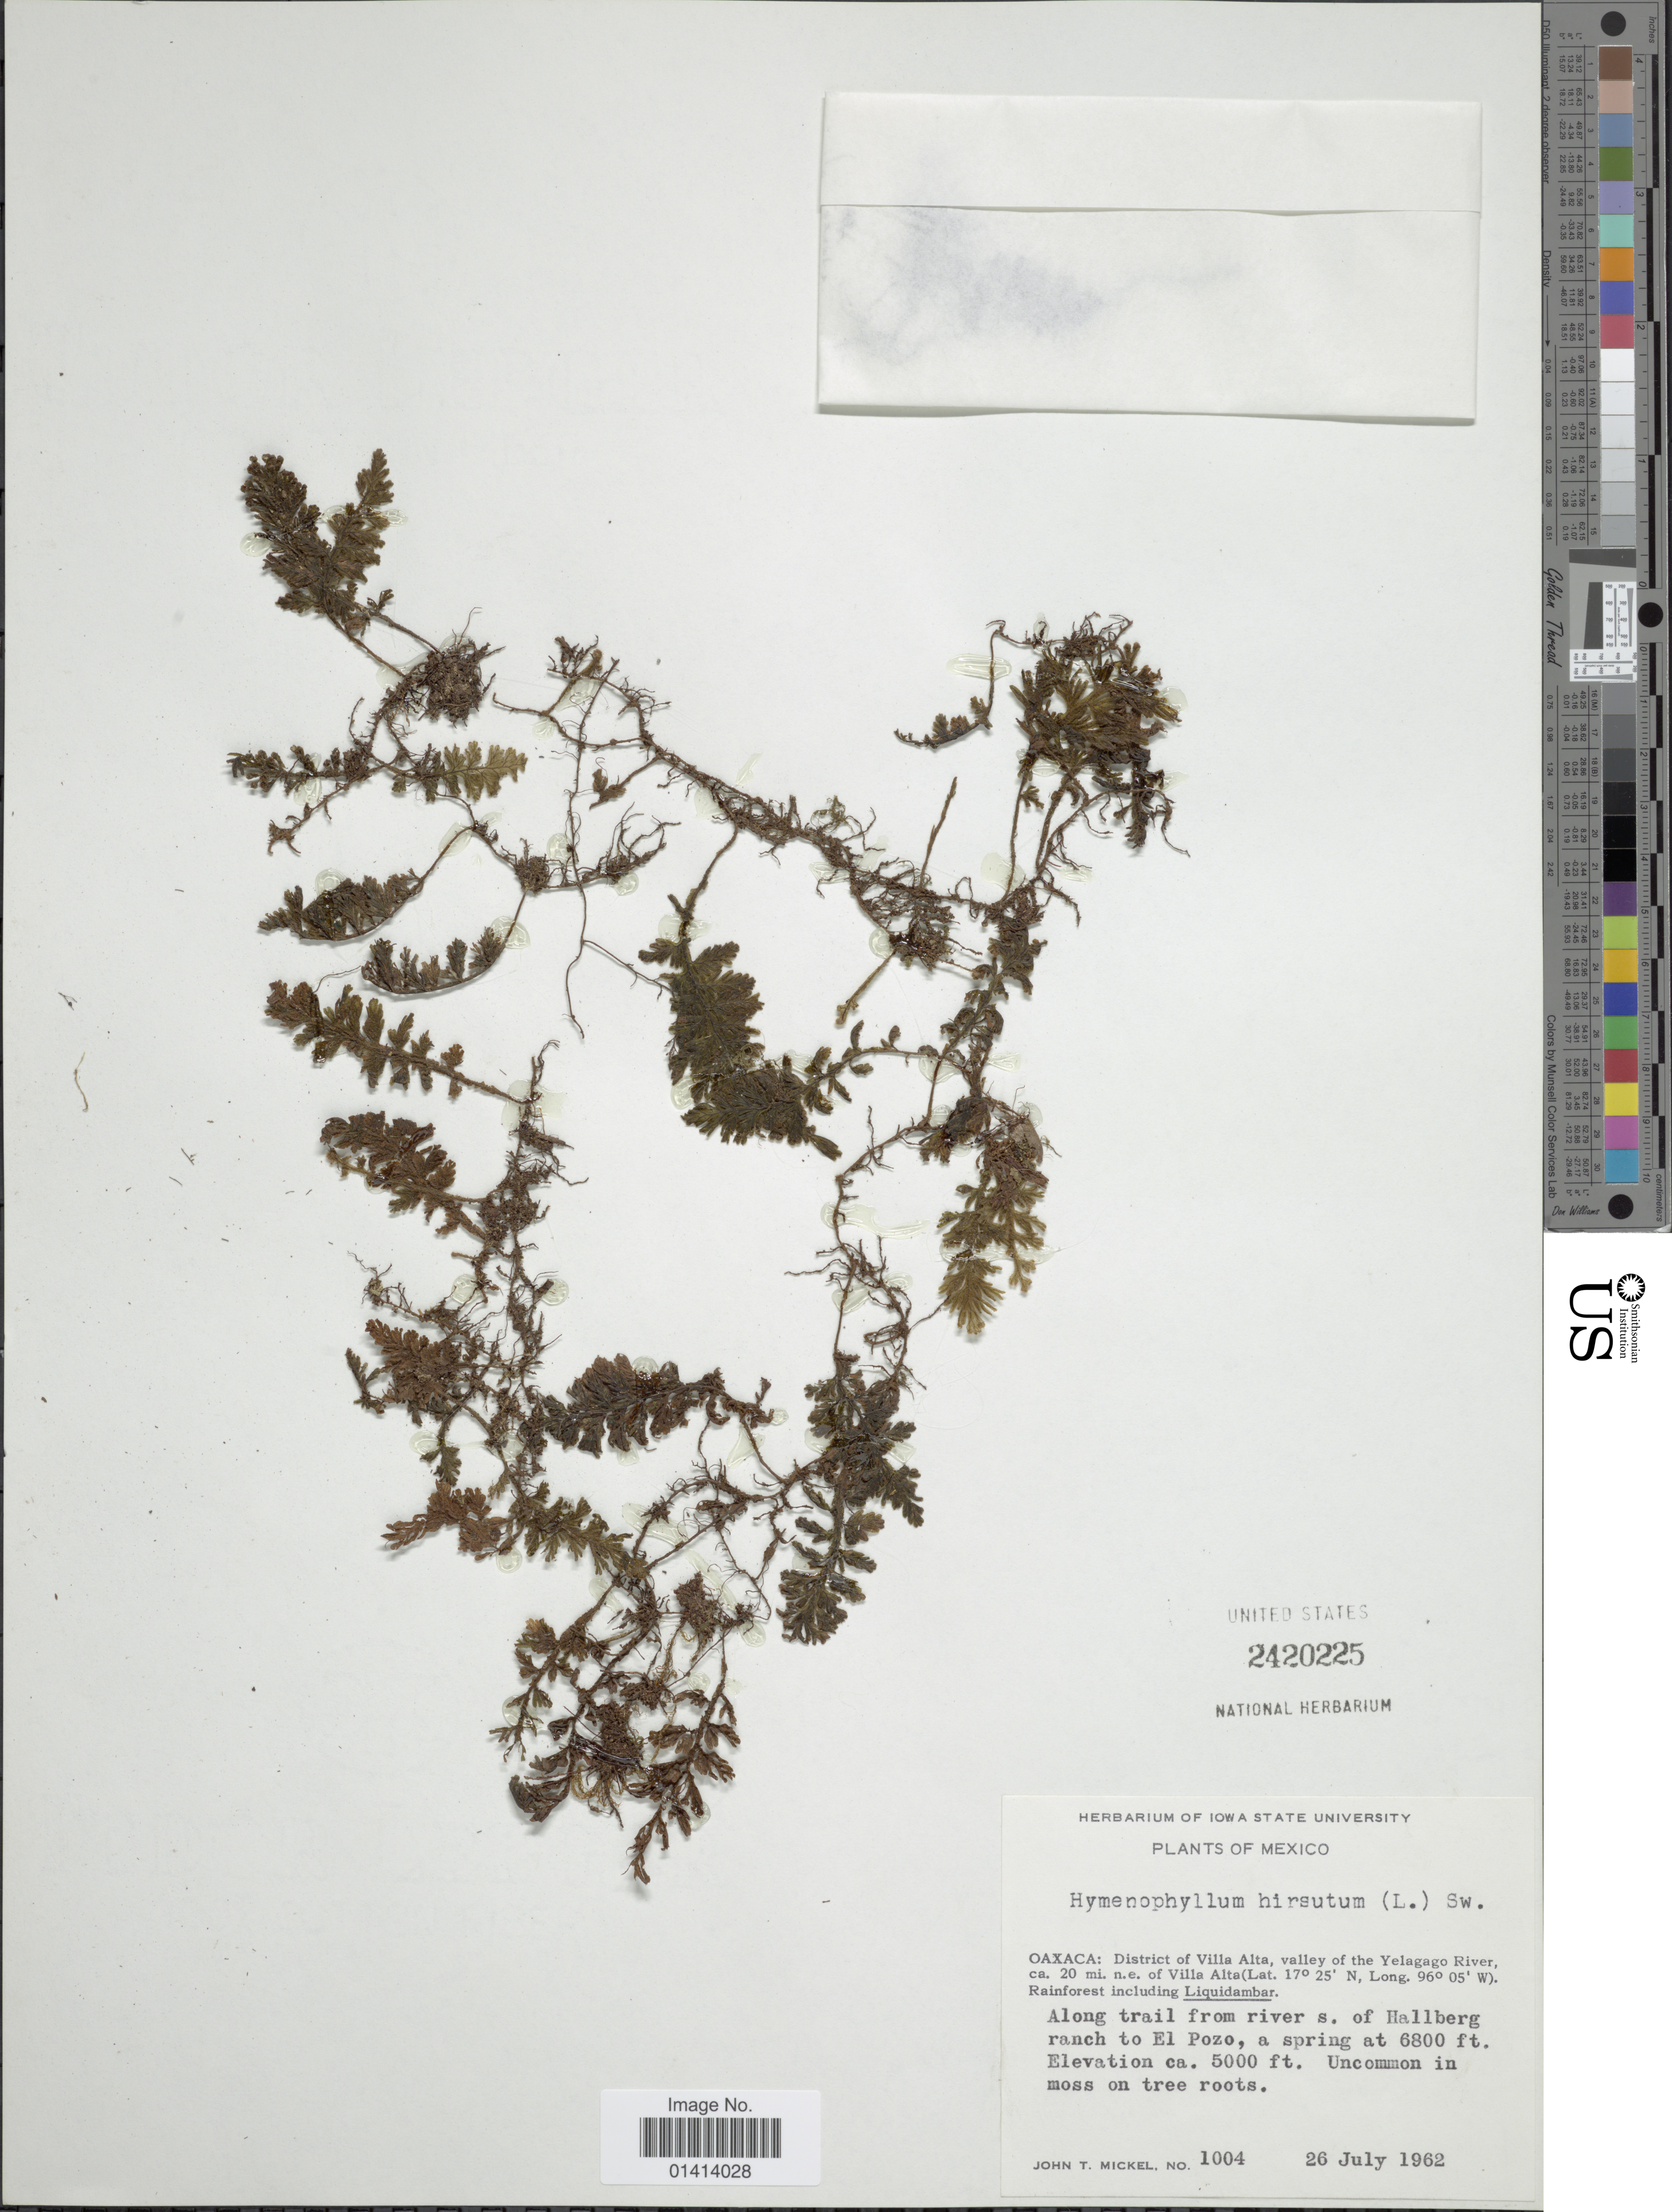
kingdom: Plantae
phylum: Tracheophyta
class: Polypodiopsida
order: Hymenophyllales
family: Hymenophyllaceae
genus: Hymenophyllum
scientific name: Hymenophyllum hirsutum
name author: (L.) Sw.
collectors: J. T. Mickel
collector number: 1004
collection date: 1962-07-26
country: Mexico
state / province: Oaxaca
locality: District of Villa, valley of the Yelagago river, ca. 20 mi. n.e. of Villa Alta. Along trail from river s. of Hallberg ranch to El Pozo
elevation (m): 1524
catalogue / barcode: US 2420225